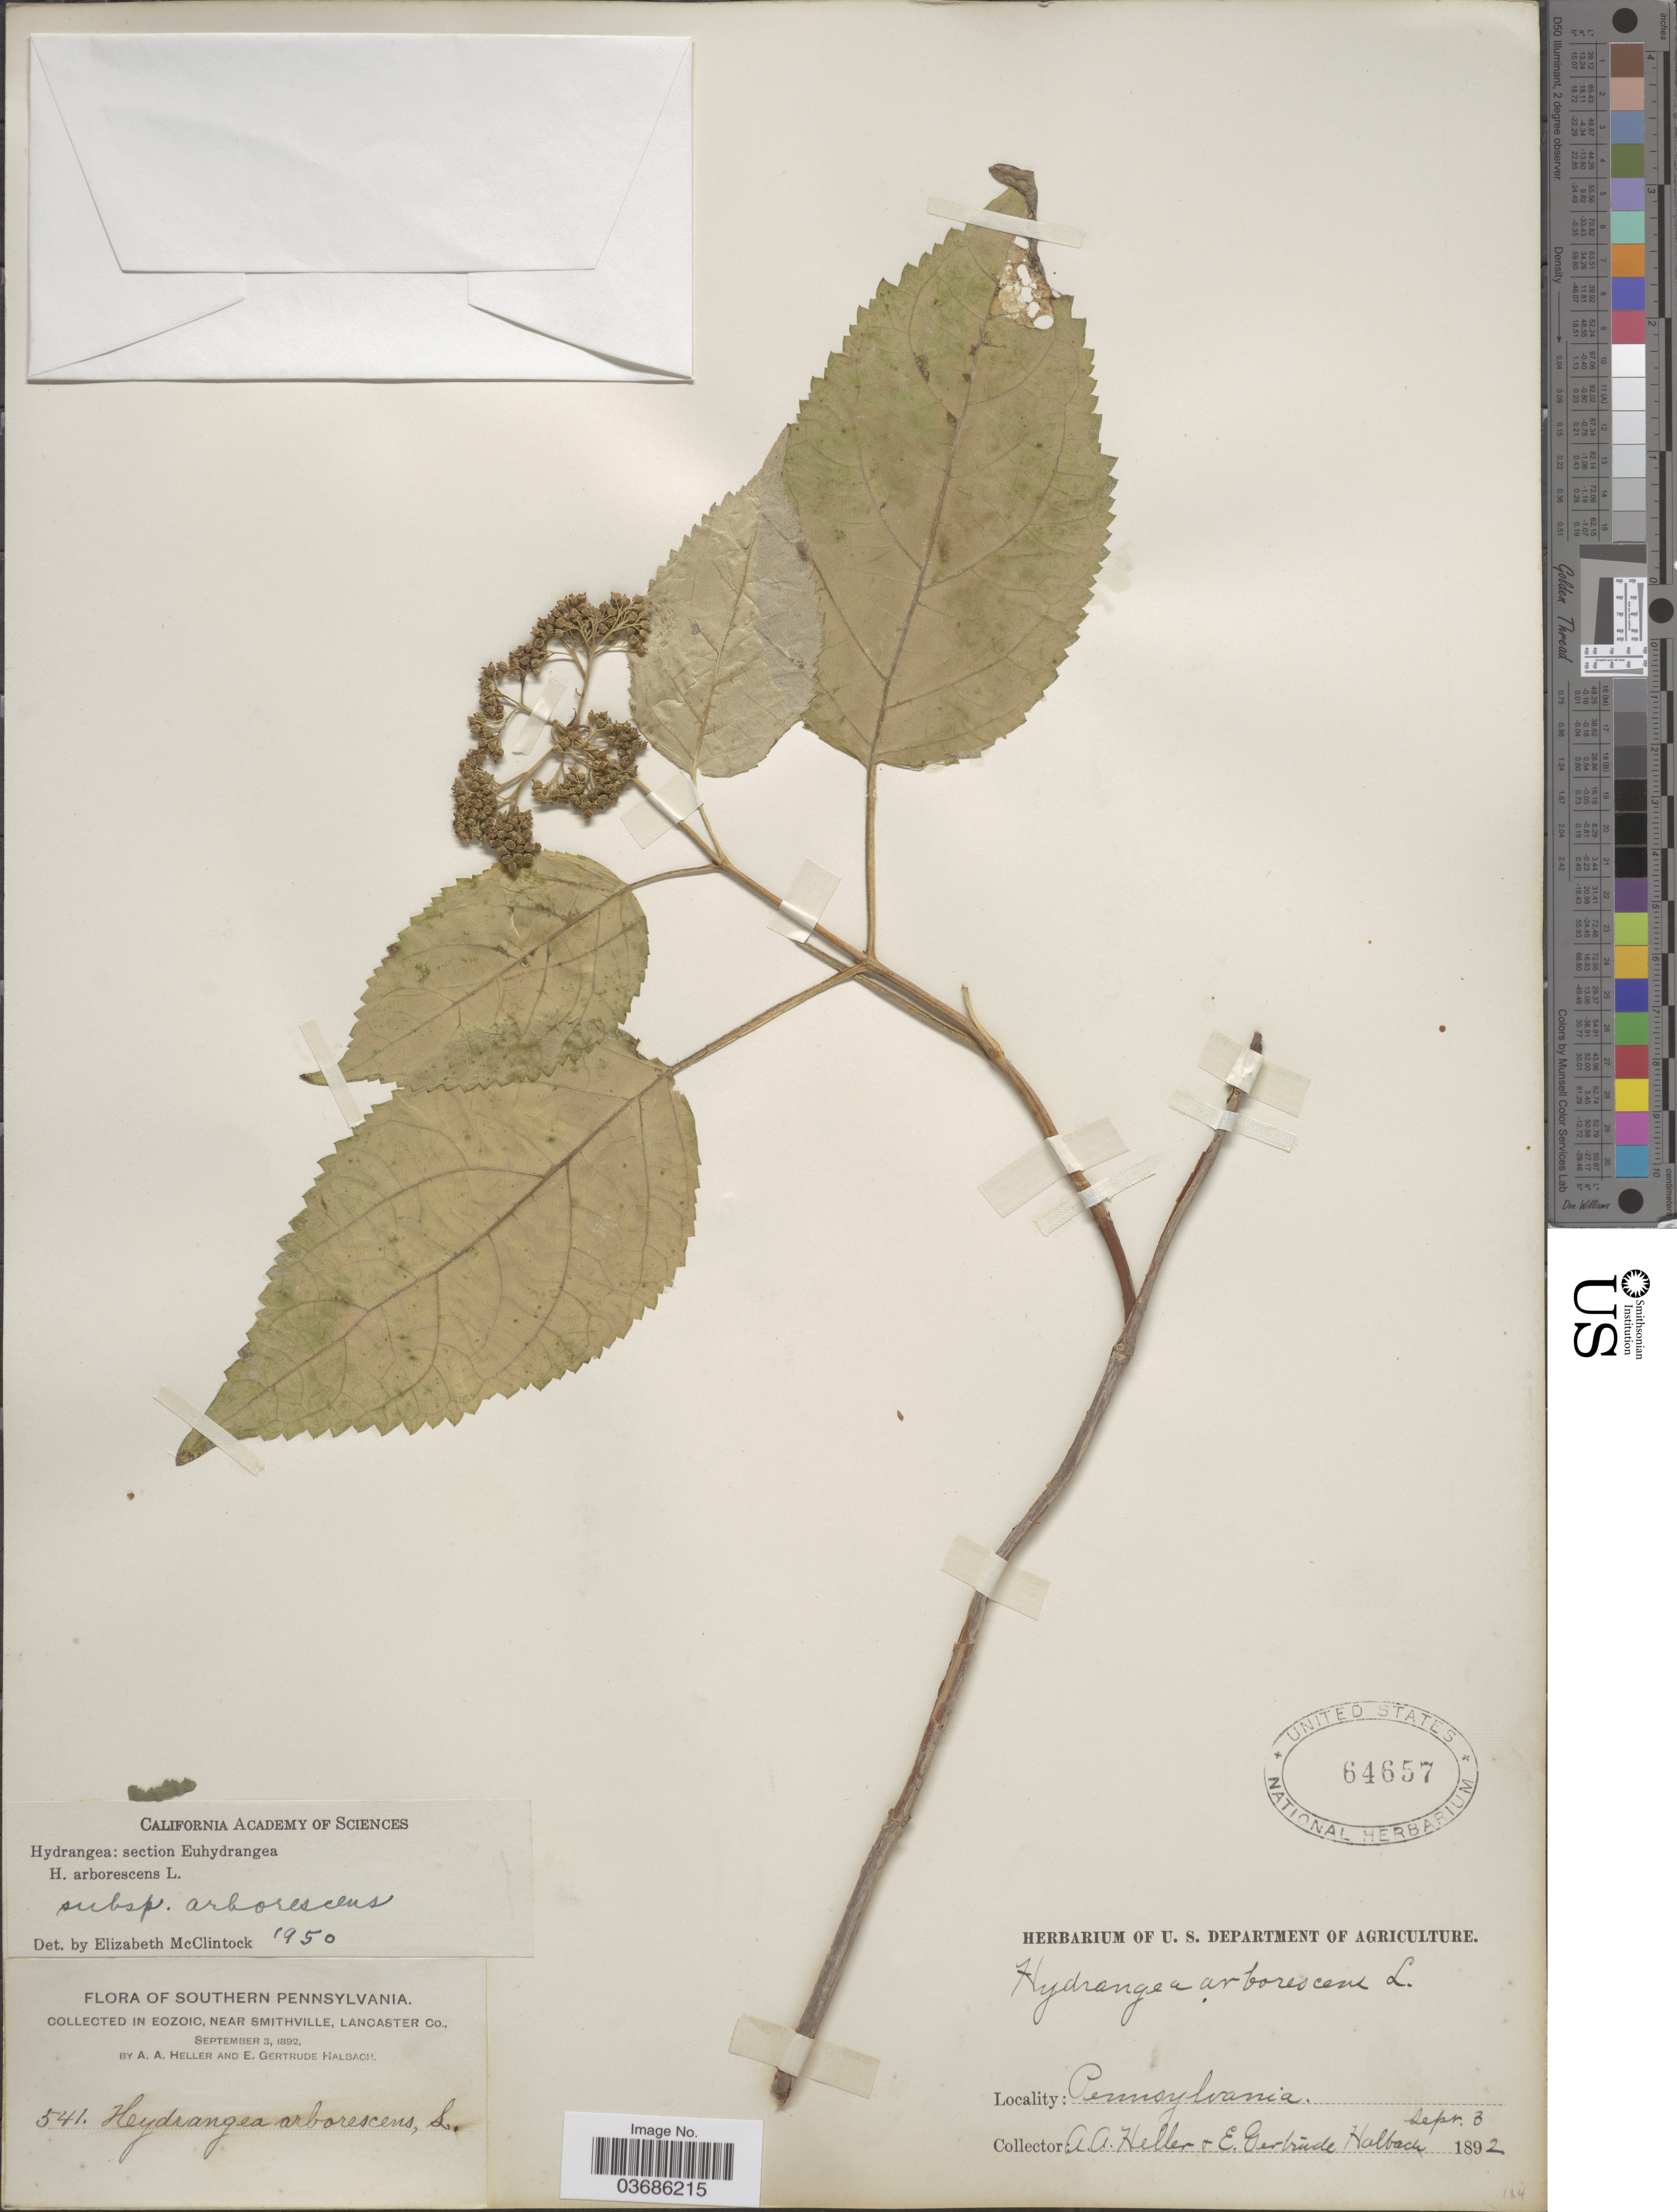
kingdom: Plantae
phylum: Tracheophyta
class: Magnoliopsida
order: Cornales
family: Hydrangeaceae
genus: Hydrangea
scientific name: Hydrangea arborescens subsp. arborescens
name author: L.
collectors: A. A. Heller & E. G. Halbach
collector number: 541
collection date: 1892-09-03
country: United States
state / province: Pennsylvania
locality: Southern Pennsylvania. In Eozoic, near Smithville, Lancaster Co.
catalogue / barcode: US 64657